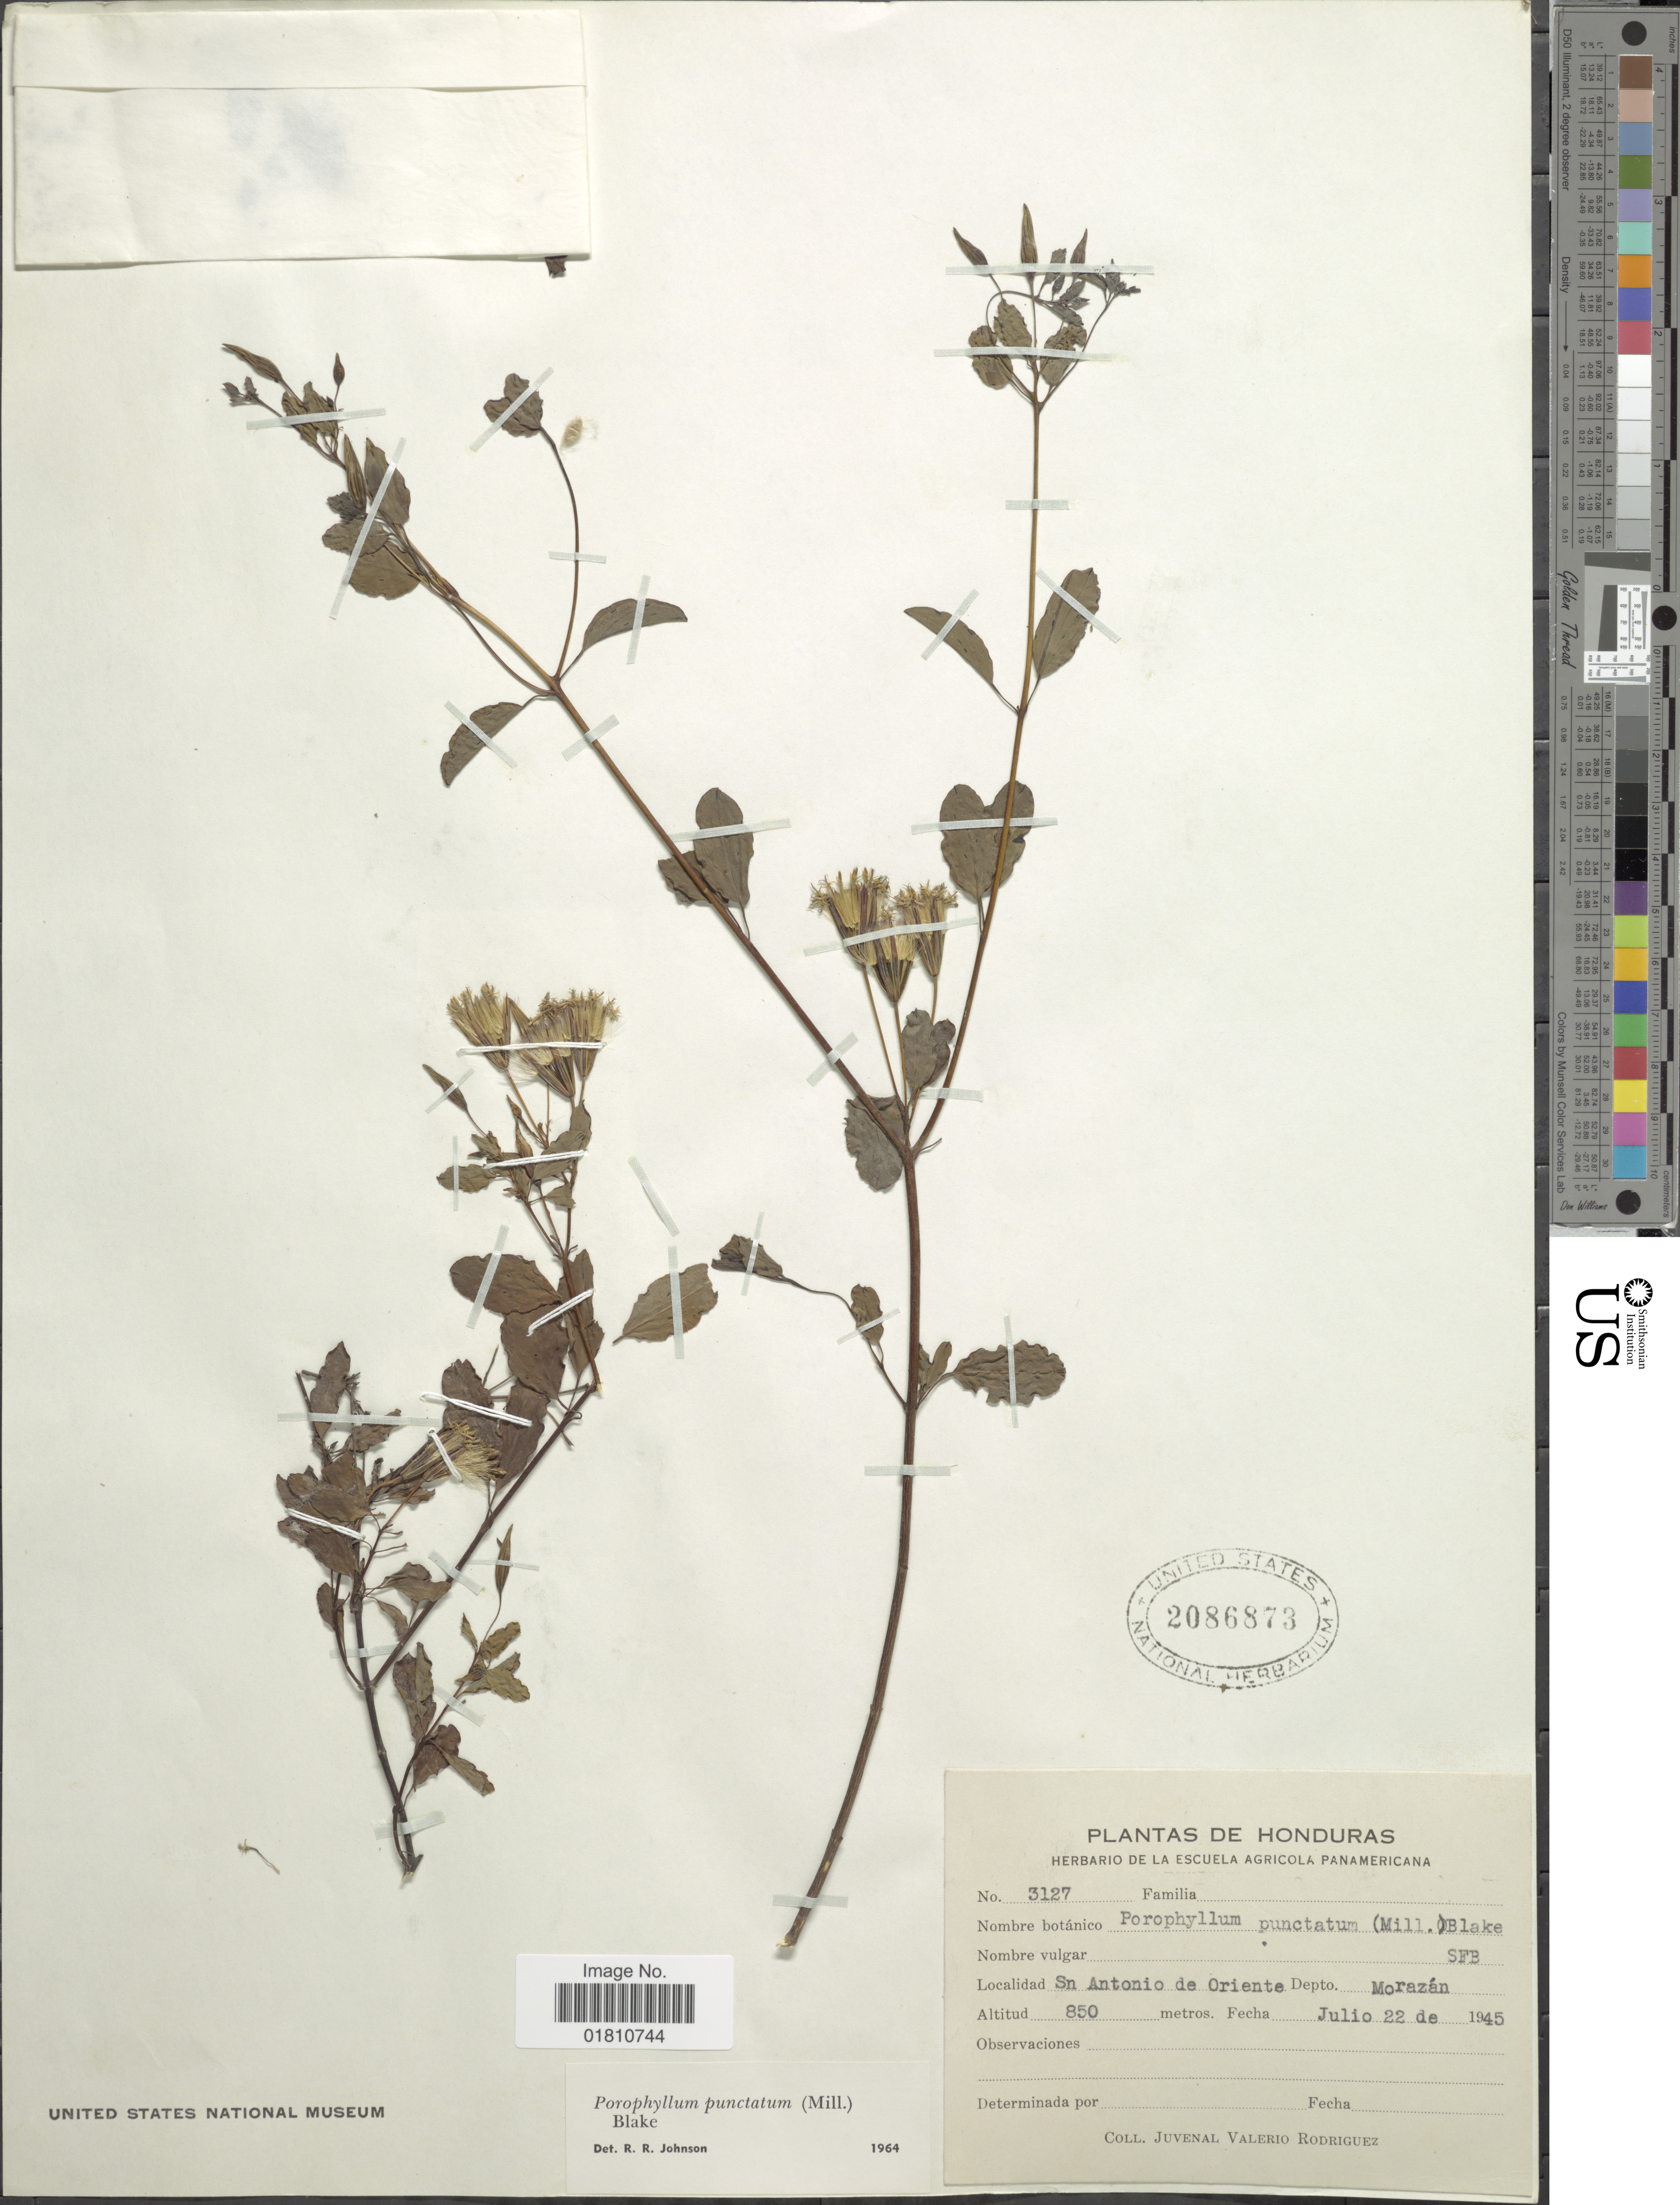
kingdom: Plantae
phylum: Tracheophyta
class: Magnoliopsida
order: Asterales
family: Asteraceae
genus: Porophyllum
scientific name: Porophyllum punctatum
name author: (Mill.) S.F. Blake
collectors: J. Rodriguez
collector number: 3127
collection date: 1945-07-22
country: Honduras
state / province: Fco. Morazán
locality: Sn Antonio de Oriente, Morazán.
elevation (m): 850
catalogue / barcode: US 2086873